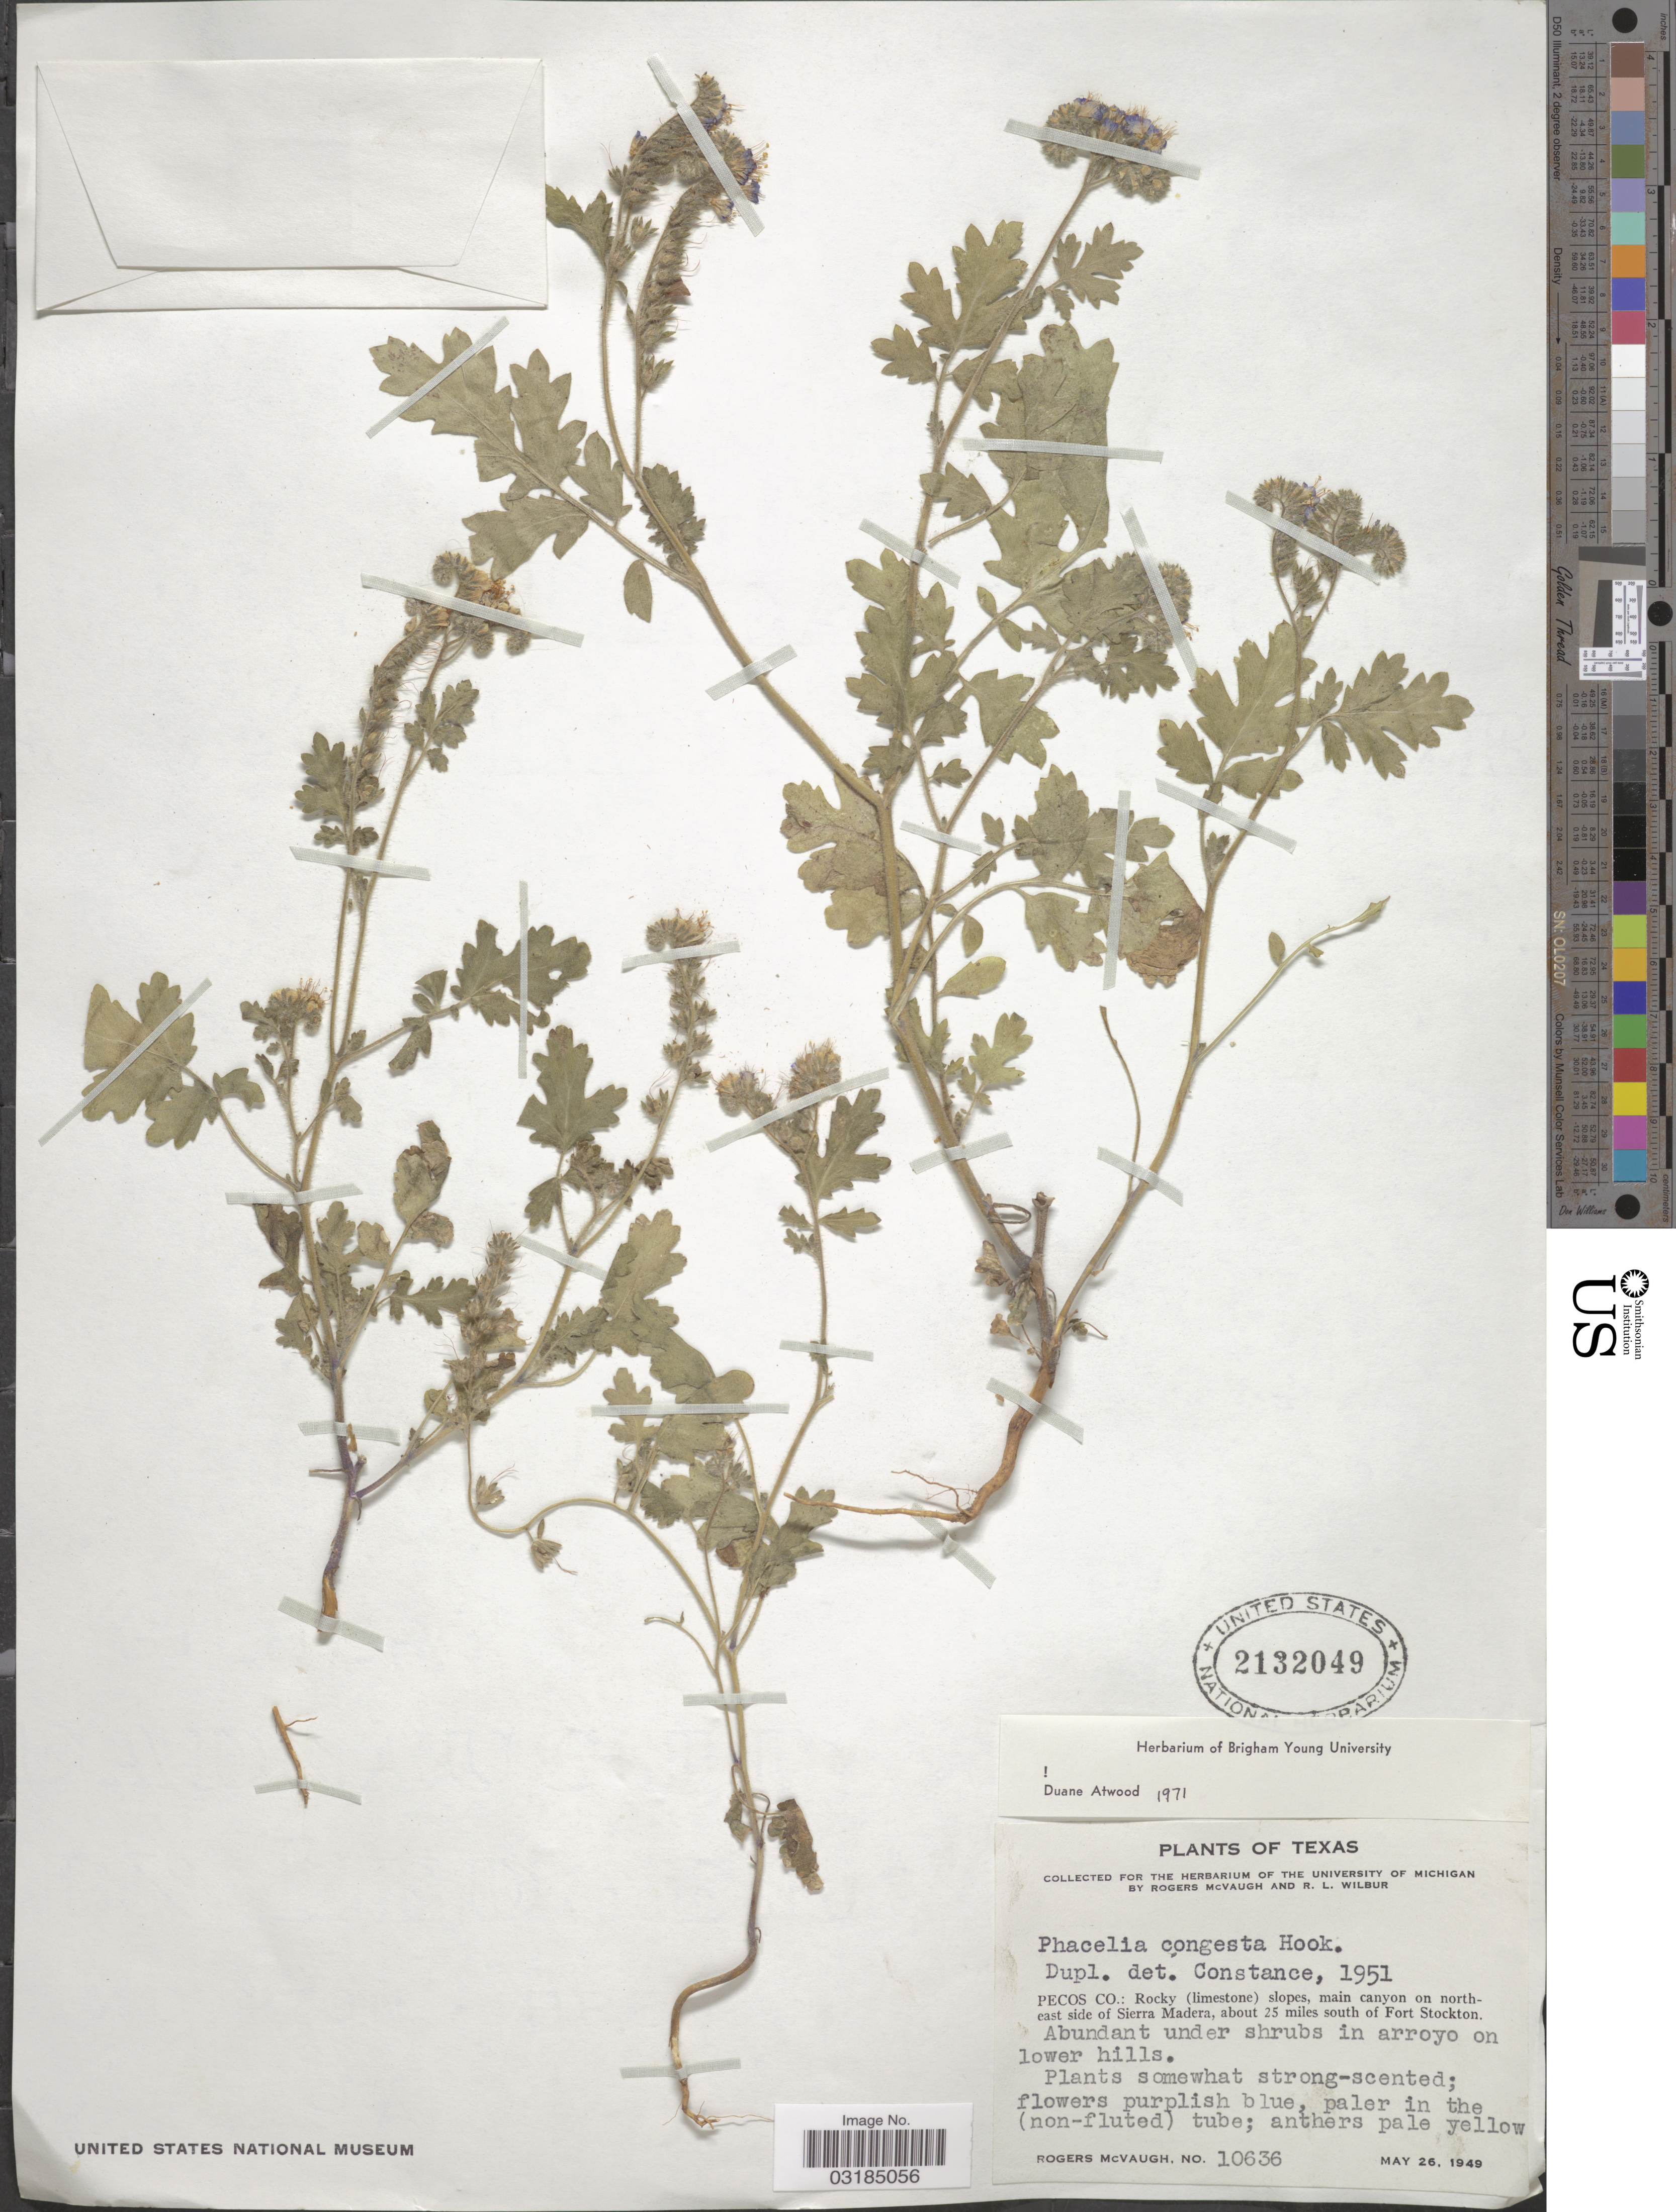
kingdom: Plantae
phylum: Tracheophyta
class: Magnoliopsida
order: Boraginales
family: Hydrophyllaceae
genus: Phacelia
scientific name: Phacelia congesta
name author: Hook.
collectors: R. McVaugh & R. L. Wilbur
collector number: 10636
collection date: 1949-05-26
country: United States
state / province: Texas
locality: Pecos Co.: Main canyon on northeast side of Sierra Madera, about 25 miles south of Fort Stockton.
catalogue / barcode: US 2132049